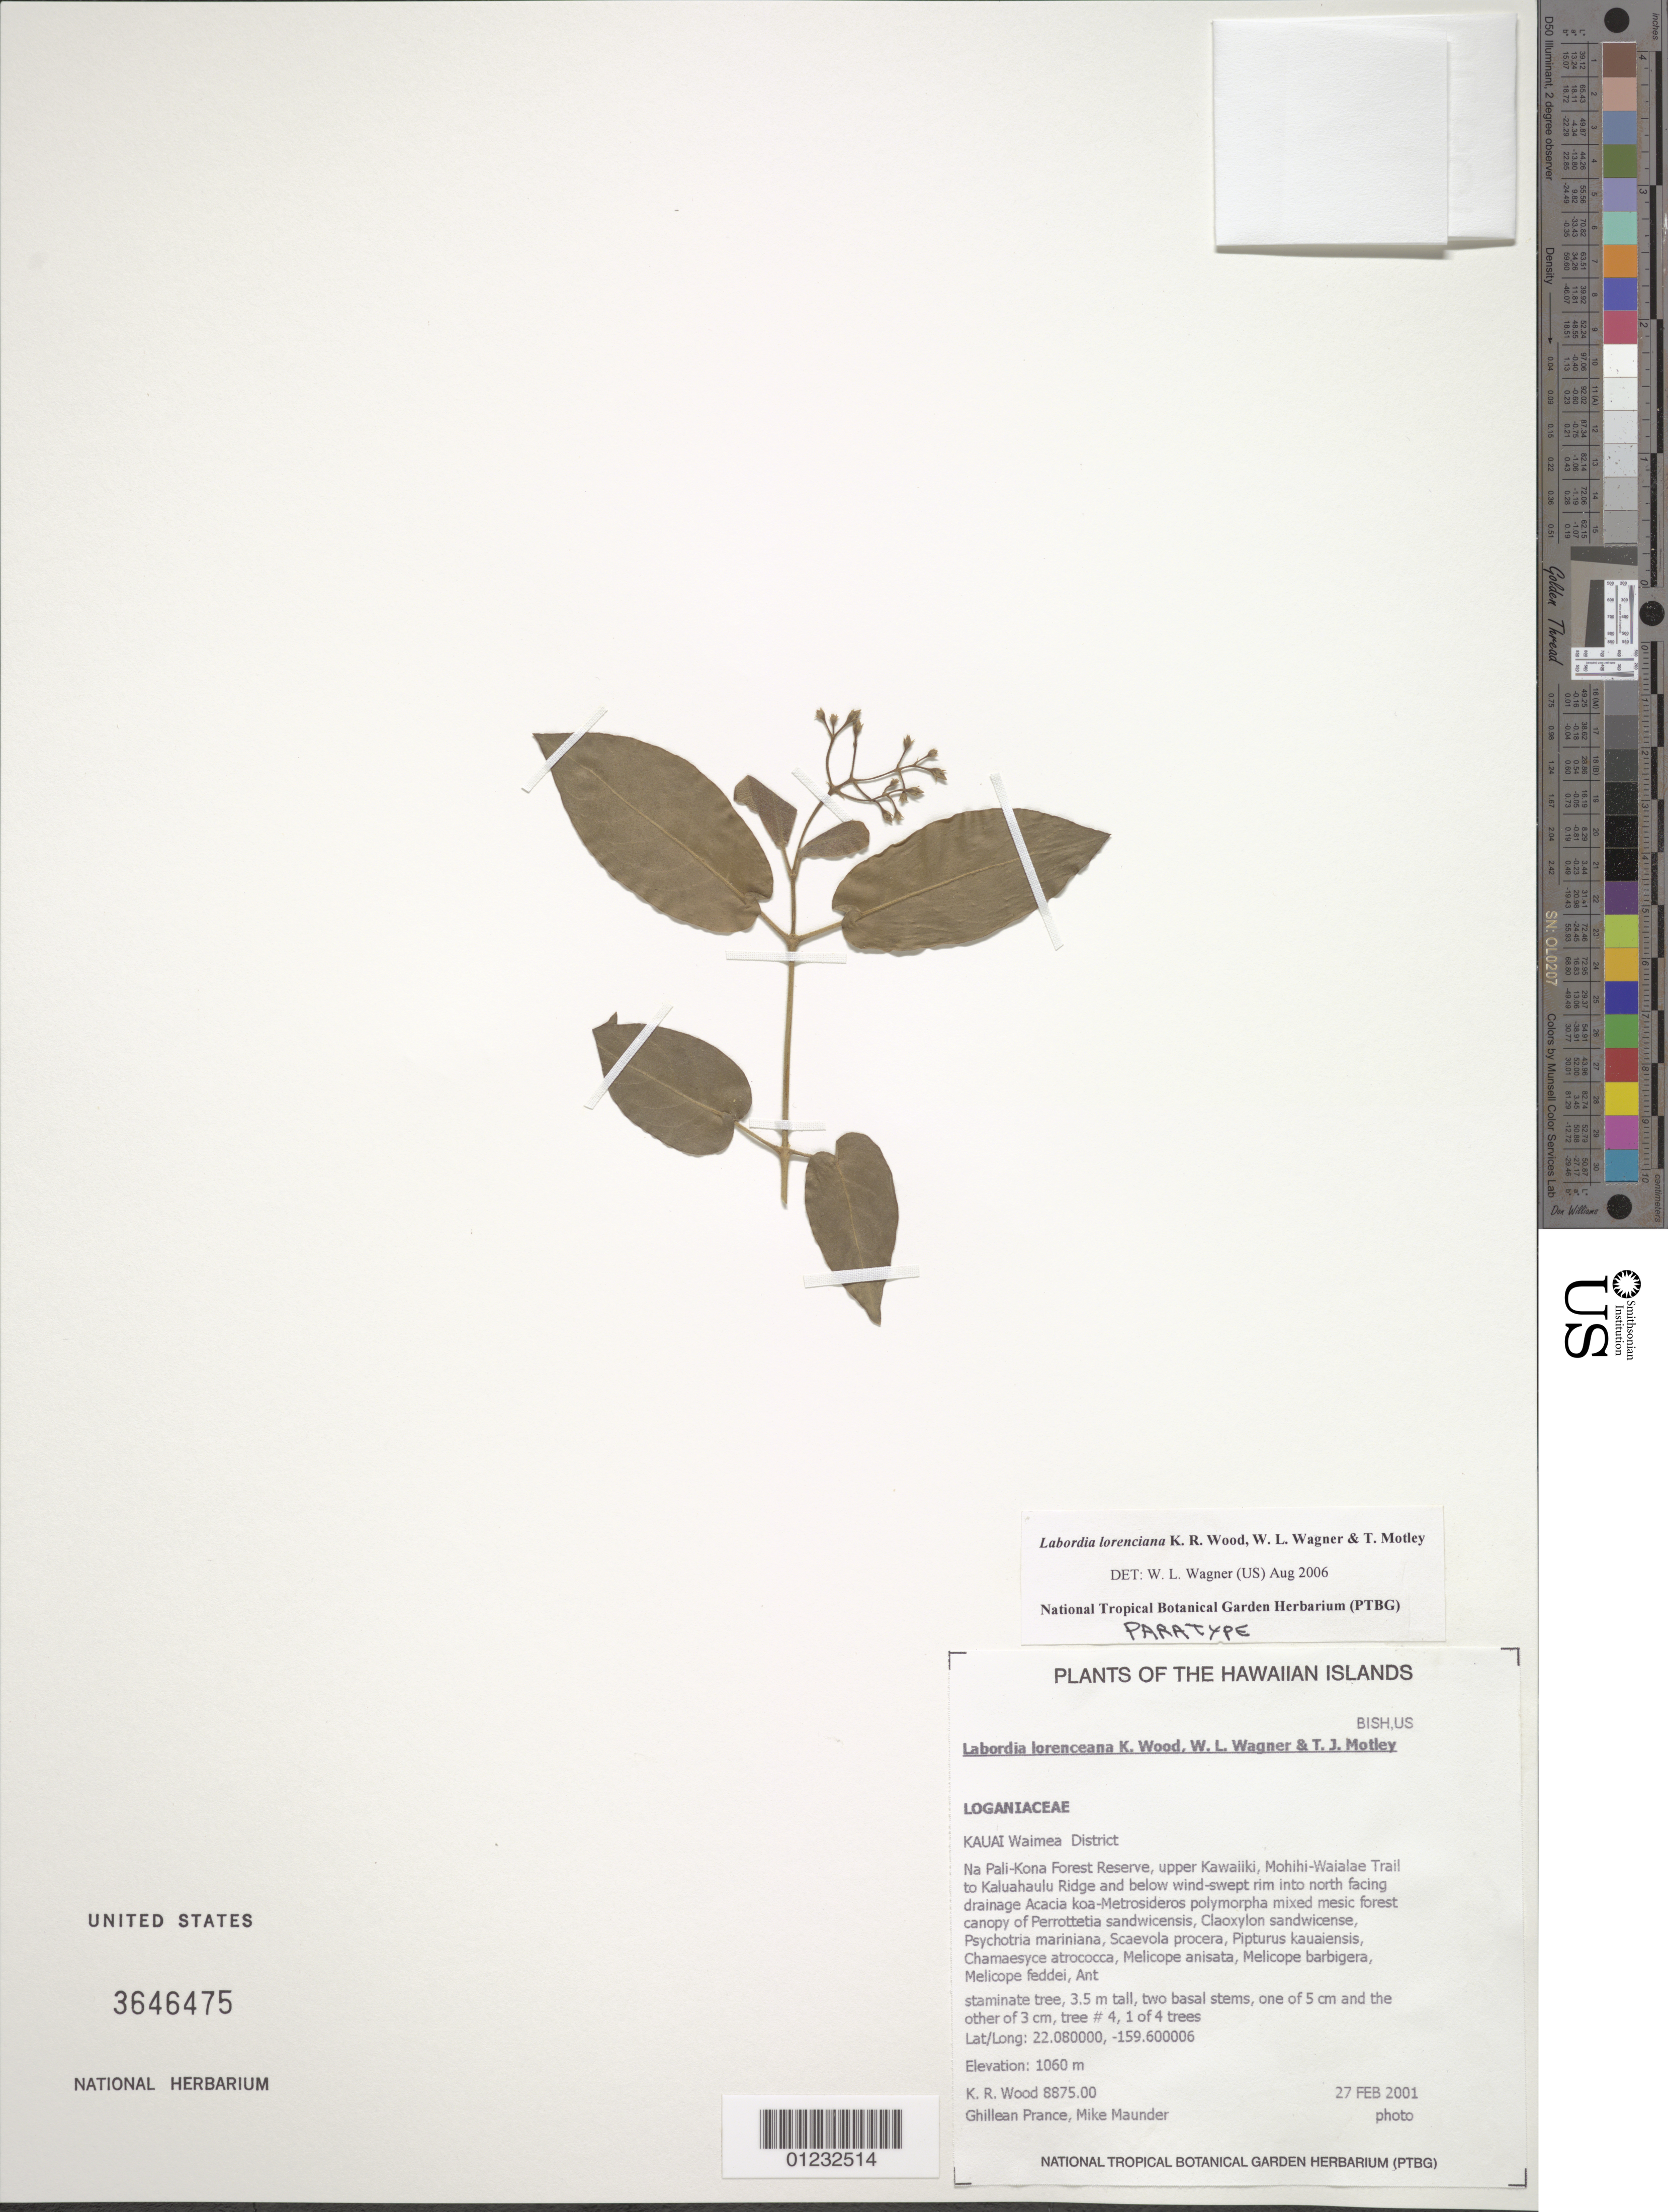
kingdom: Plantae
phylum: Tracheophyta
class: Magnoliopsida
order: Gentianales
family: Loganiaceae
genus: Geniostoma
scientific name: Geniostoma lorencianum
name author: (K.R. Wood et al.) Byng & Christenh.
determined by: Wagner, W. L., (BOT), Smithsonian Institution - National Museum of Natural History (UNITED STATES)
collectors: K. R. Wood, G. T. Prance & M. Maunder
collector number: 8875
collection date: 2001-02-27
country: United States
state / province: Hawaii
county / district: Kauai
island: Kaua'i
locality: Waimea District, Na Pali-Kona Forest Reserve, upper Kawaiiki, Mohihi-Waialae Trail to Kaluahaulu Ridge and below wind-swept rim into north facing drainage.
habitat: Mixed mesic forest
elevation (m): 1060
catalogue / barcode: US 3646475